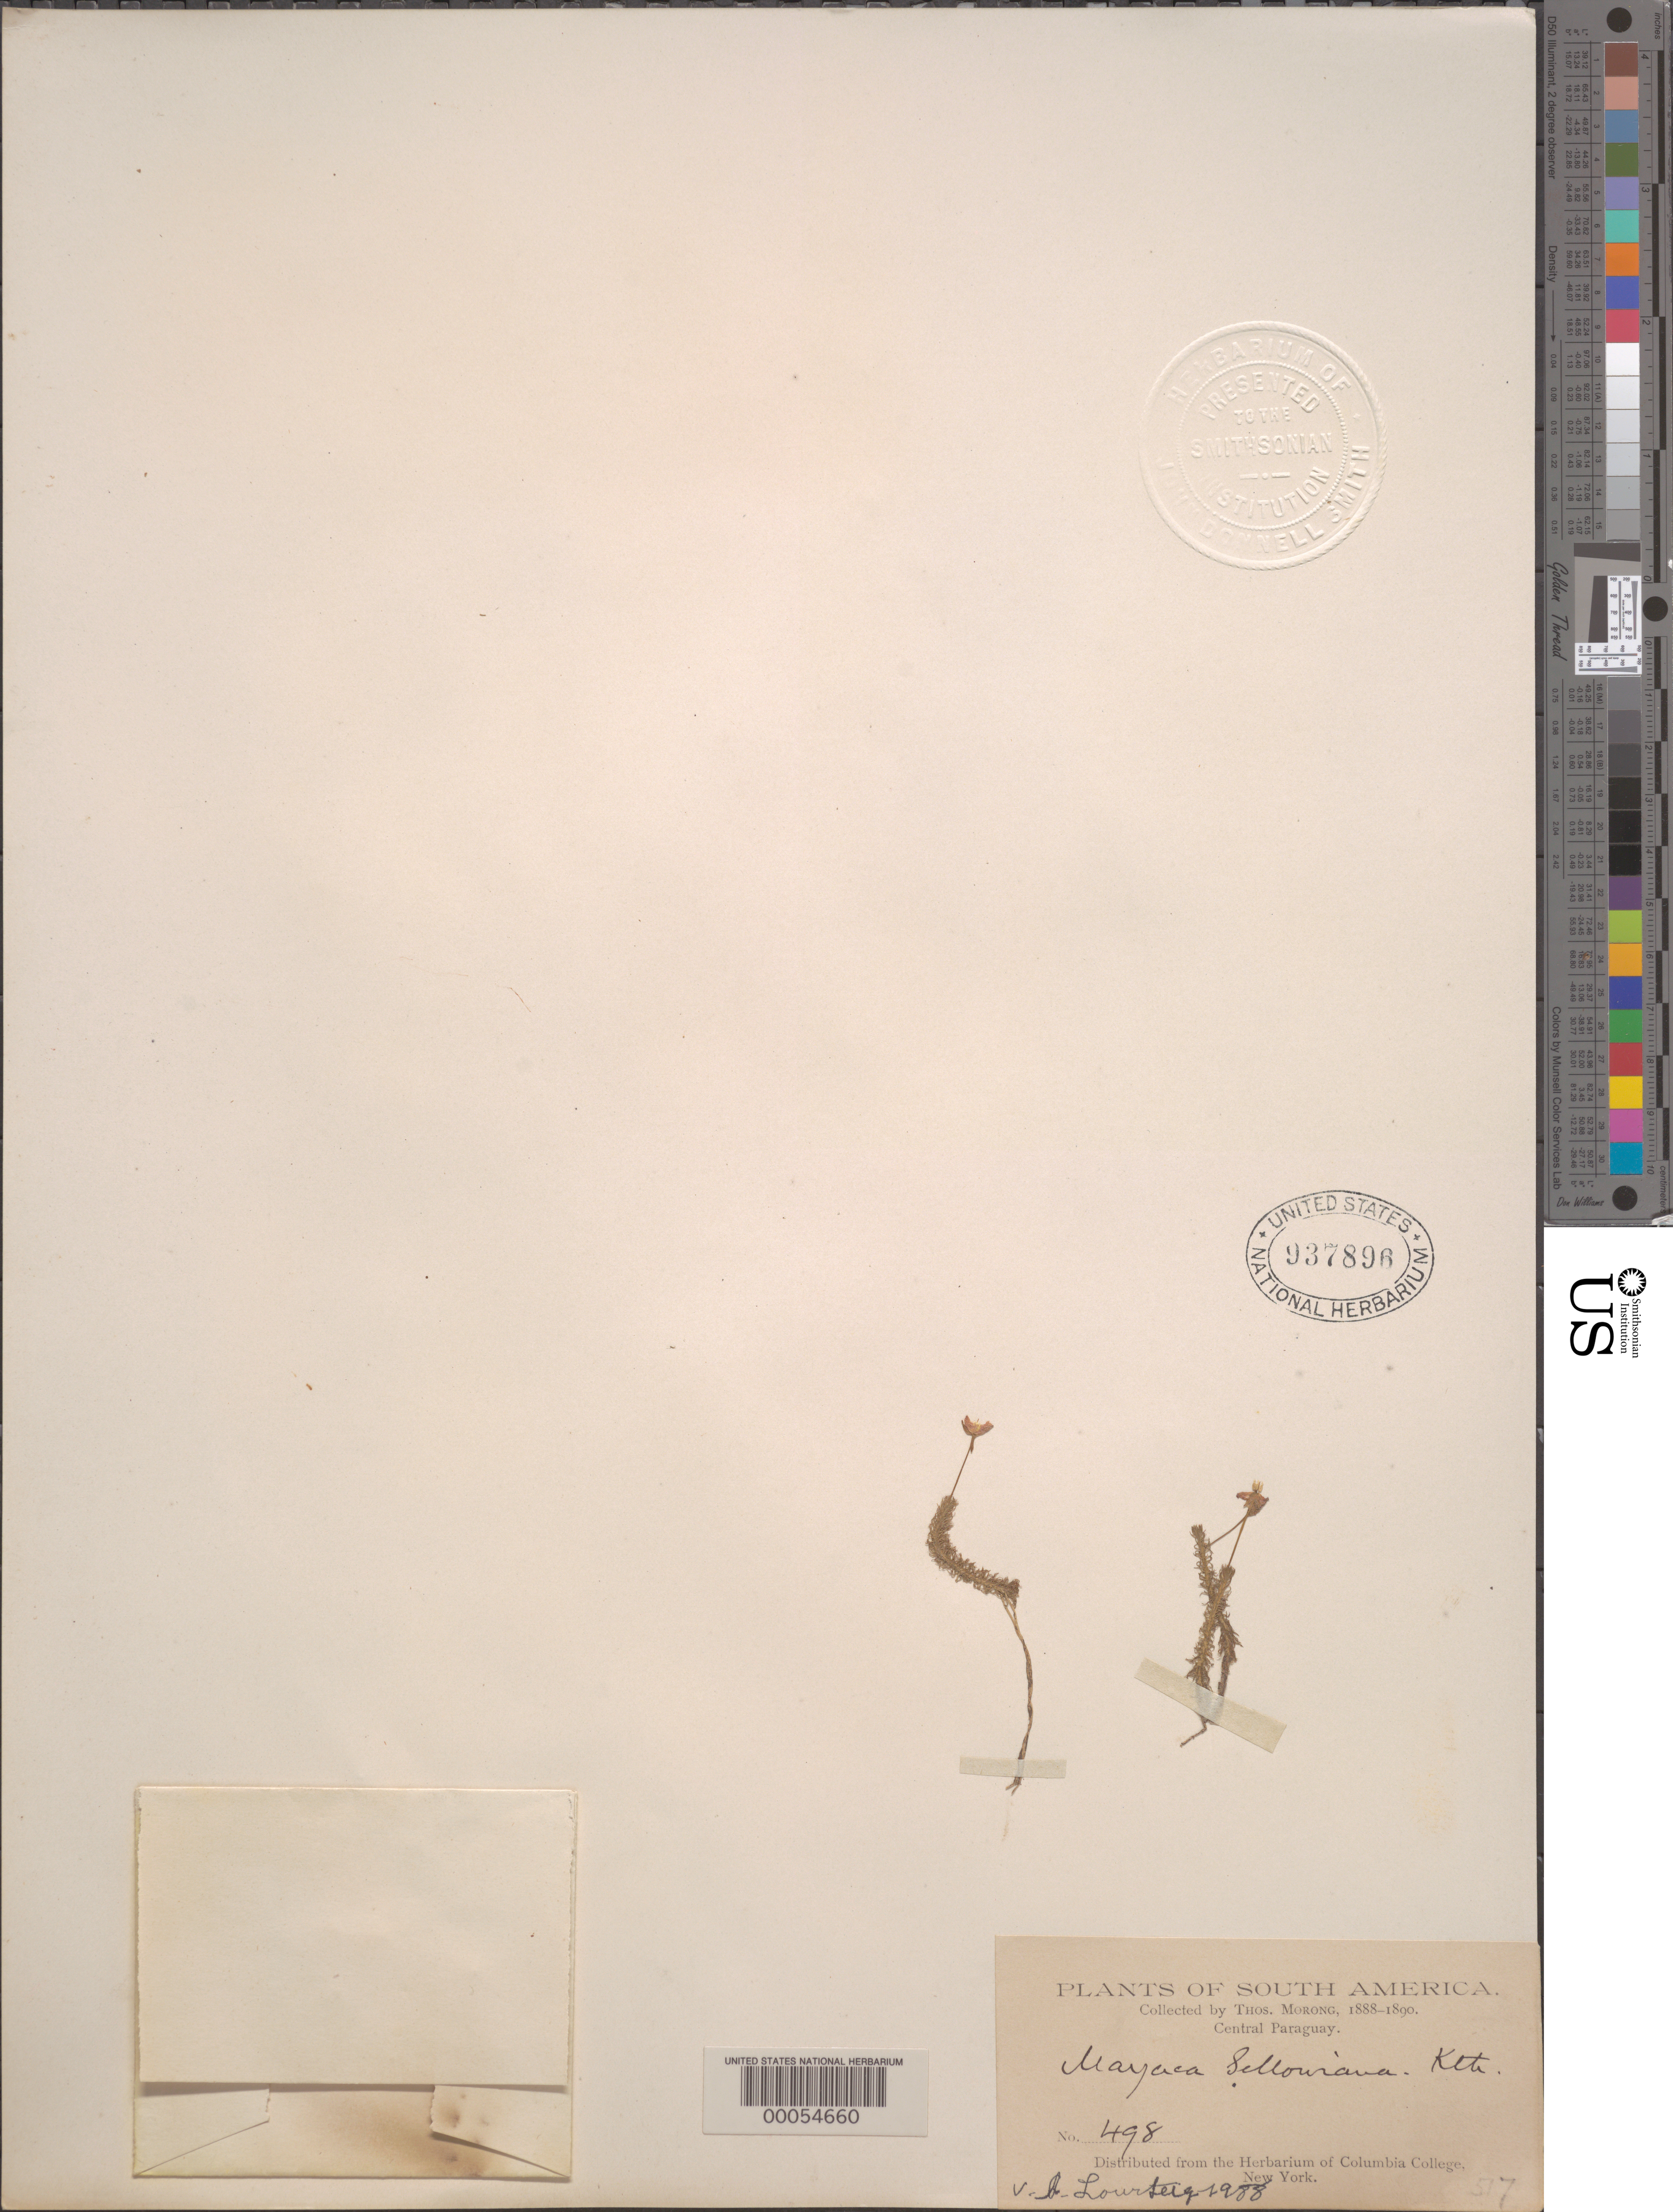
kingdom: Plantae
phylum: Tracheophyta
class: Liliopsida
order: Poales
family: Mayacaceae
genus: Mayaca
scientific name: Mayaca sellowiana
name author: Kunth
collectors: T. Morong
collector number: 498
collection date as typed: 1888 to -- -- 1890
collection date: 1888/1890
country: Paraguay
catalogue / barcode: US 937896